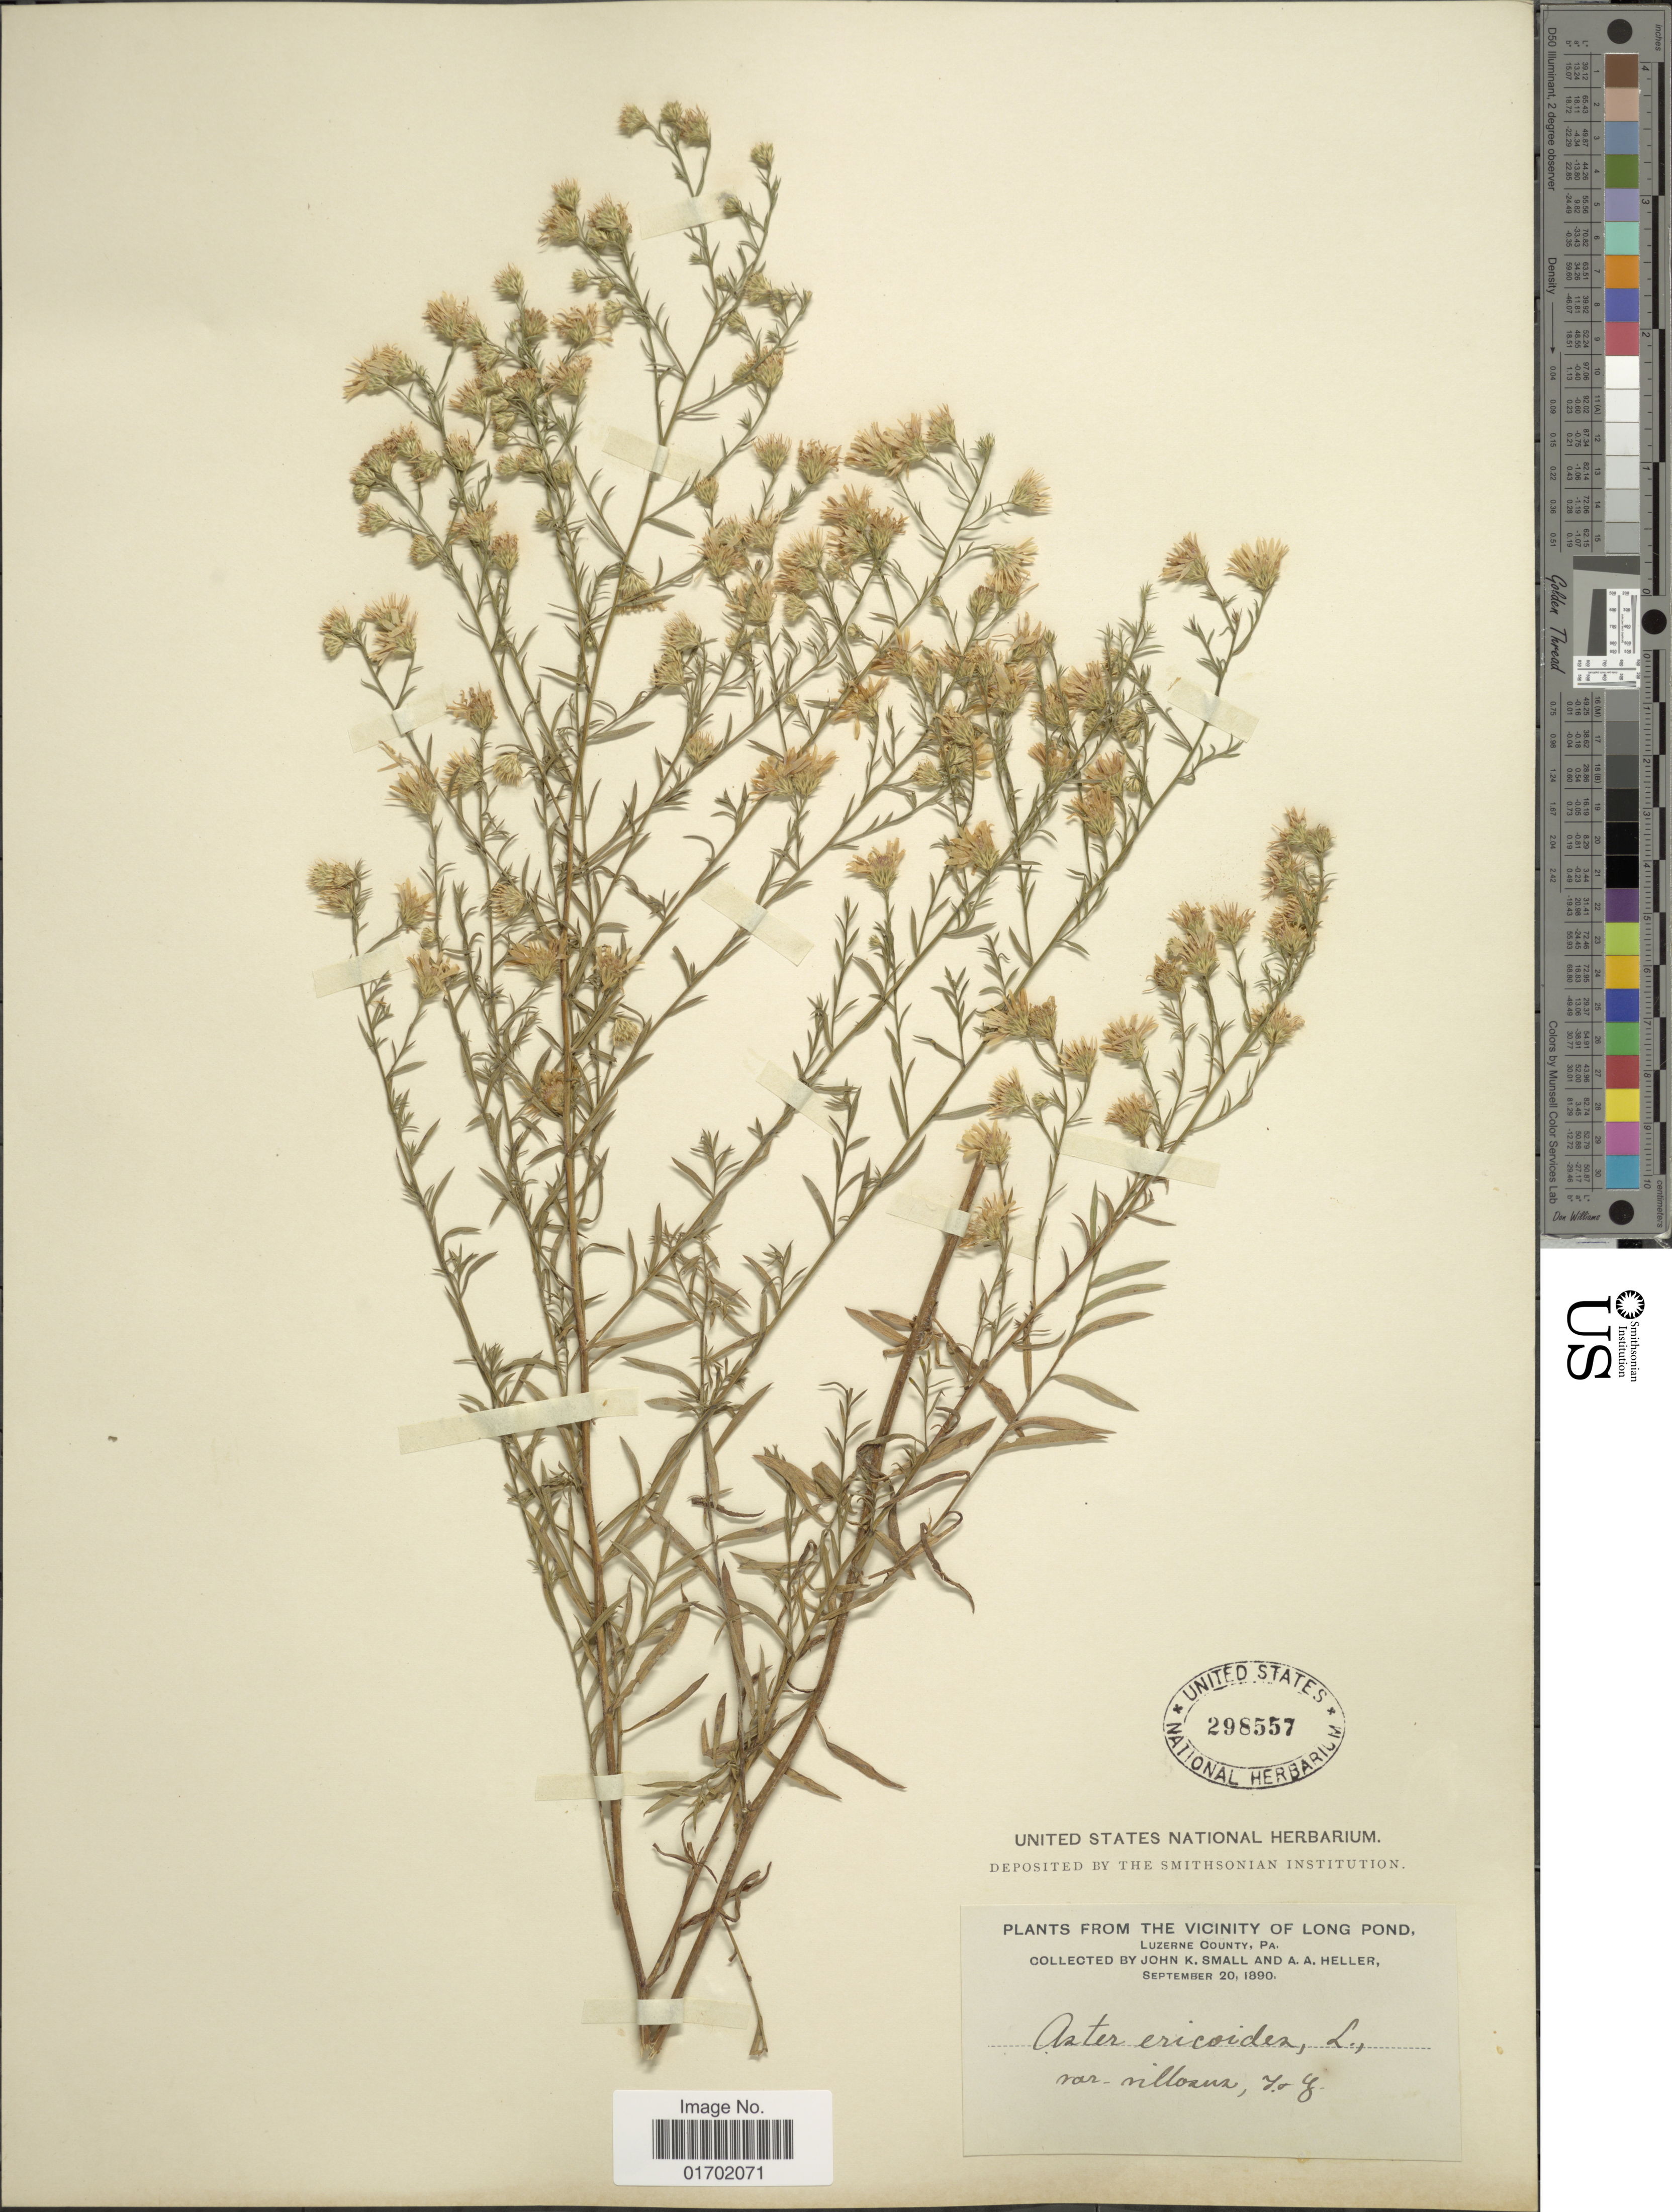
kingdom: Plantae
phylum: Tracheophyta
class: Magnoliopsida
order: Asterales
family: Asteraceae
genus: Symphyotrichum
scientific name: Symphyotrichum pilosum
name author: (Willd.) G.L. Nesom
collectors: J. K. Small & A. A. Heller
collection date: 1890-09-20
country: United States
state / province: Pennsylvania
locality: Vicinity of Long Pond, Luzerne County, Pa.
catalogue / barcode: US 298557